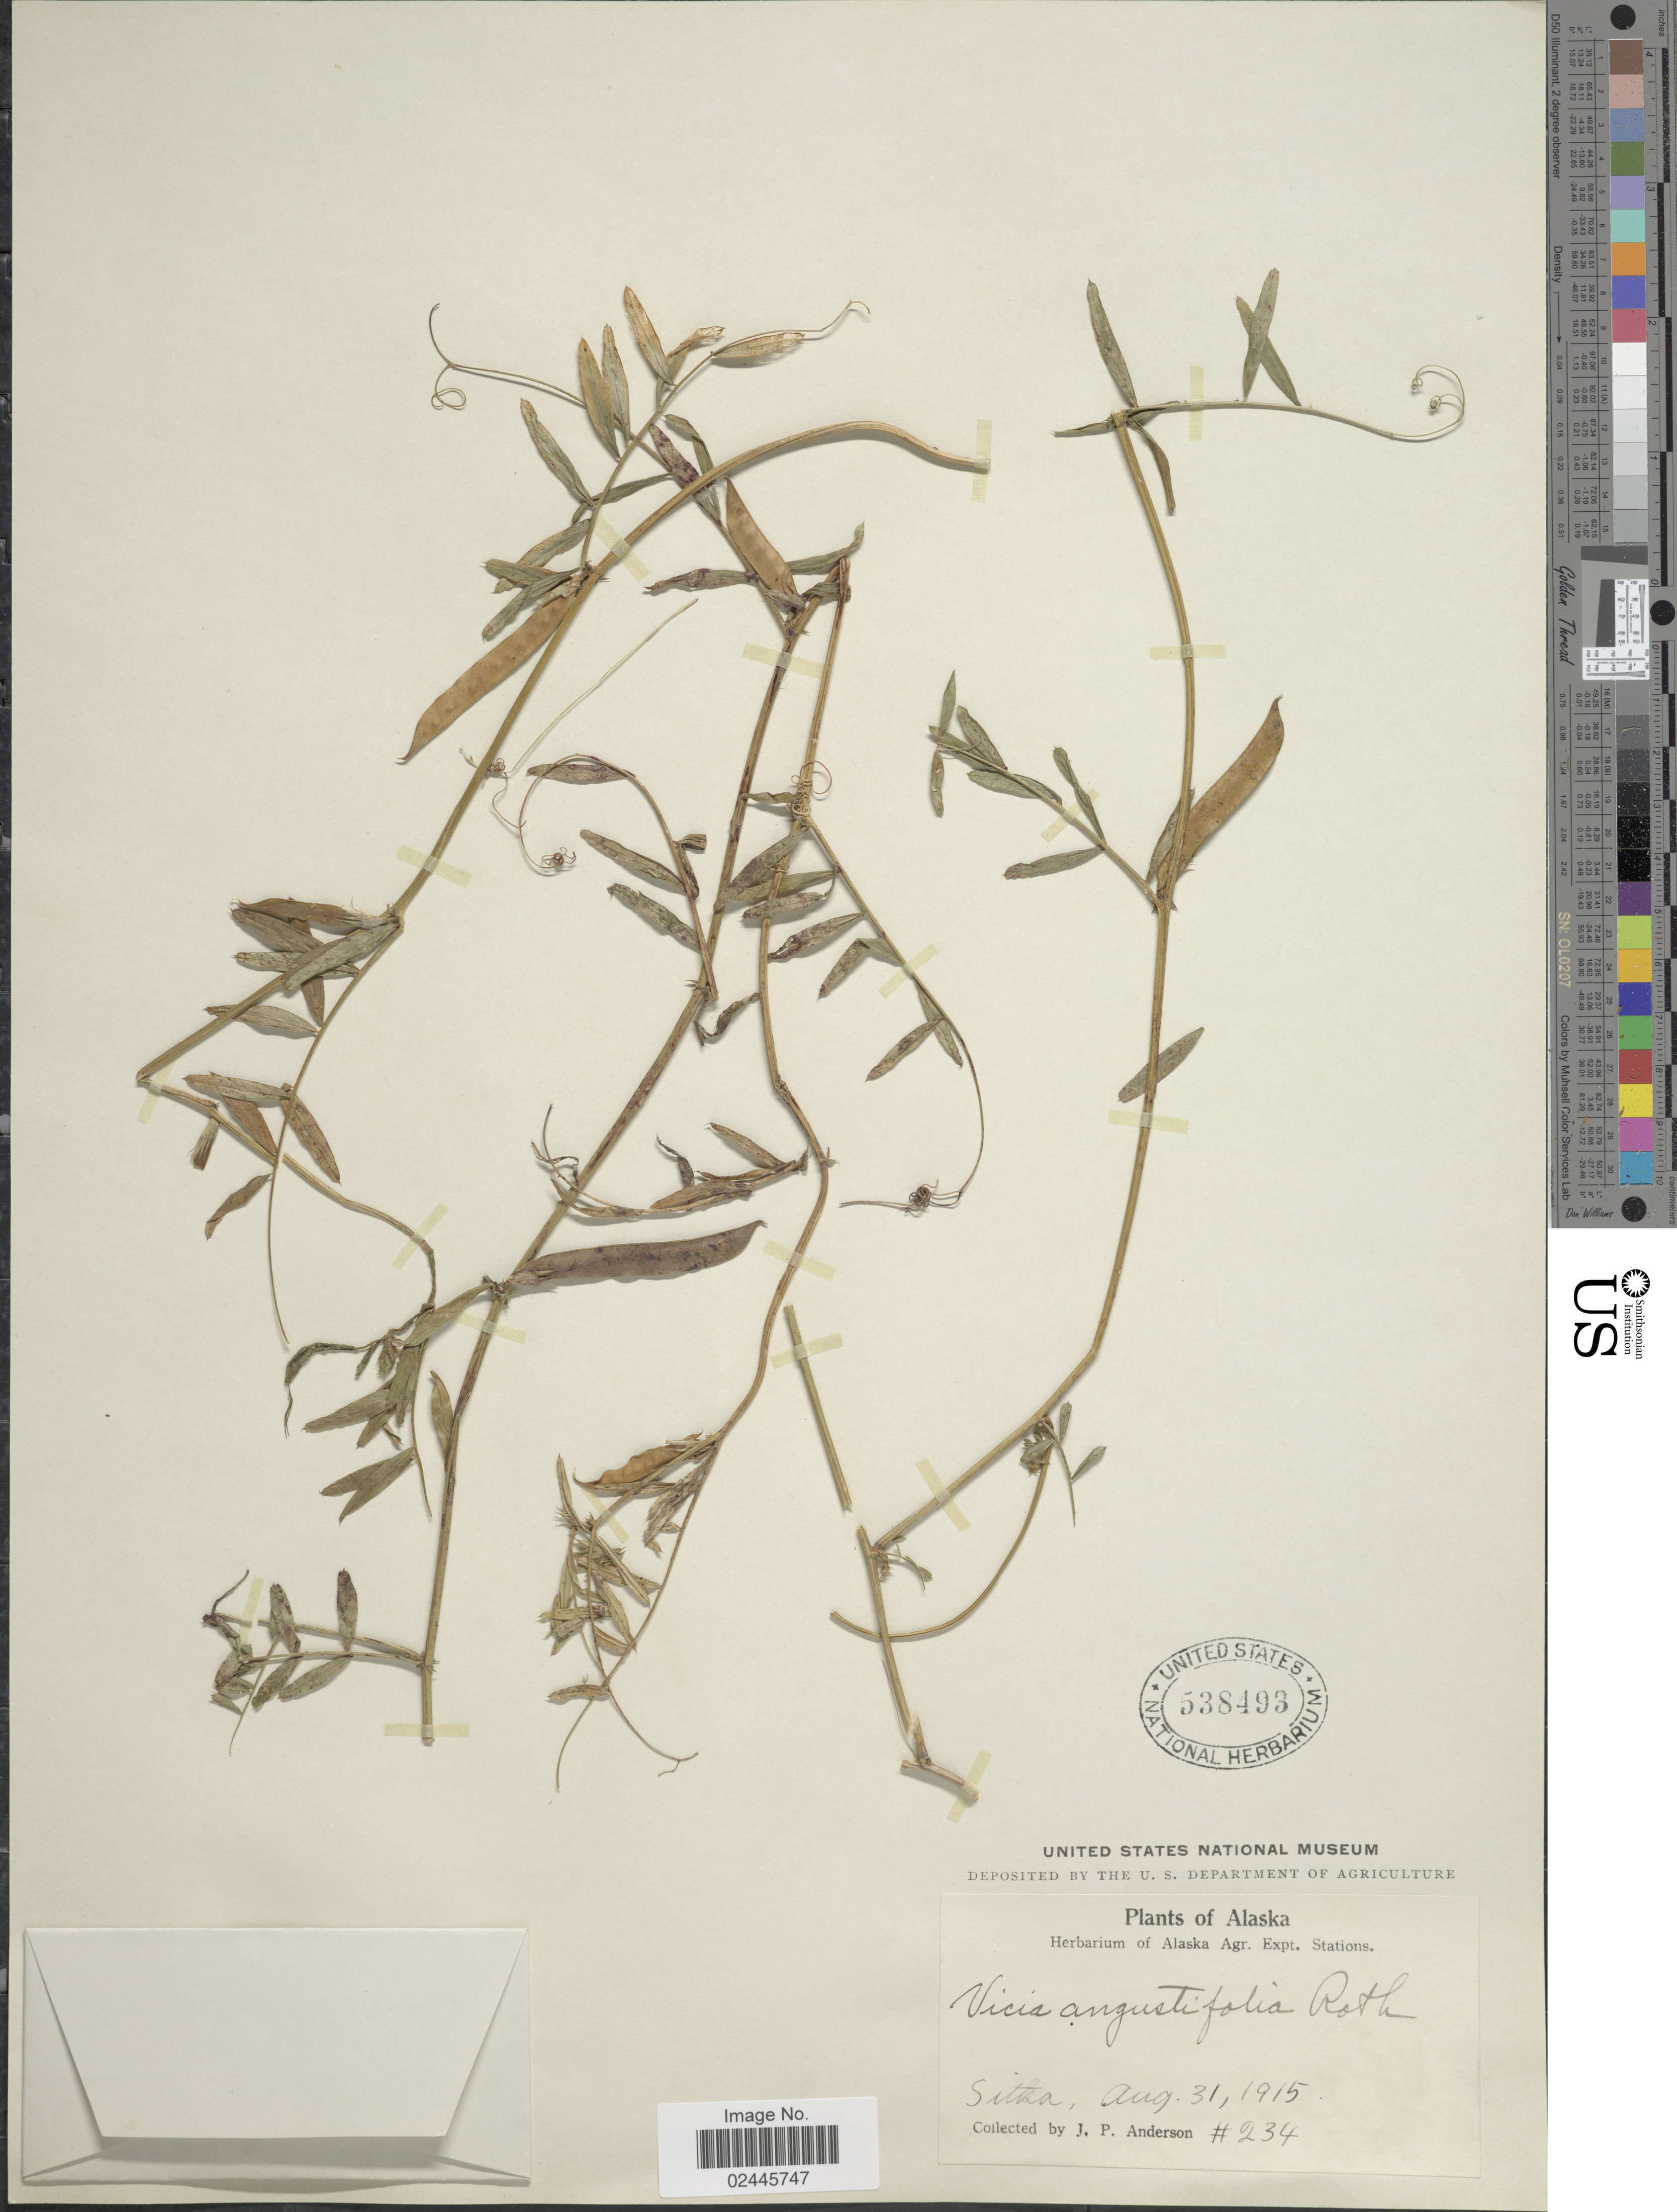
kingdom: Plantae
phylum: Tracheophyta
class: Magnoliopsida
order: Fabales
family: Fabaceae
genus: Vicia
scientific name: Vicia angustifolia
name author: L.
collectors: J. P. Anderson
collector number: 234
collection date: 1915-08-31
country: United States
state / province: Alaska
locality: Sitka.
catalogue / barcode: US 538493